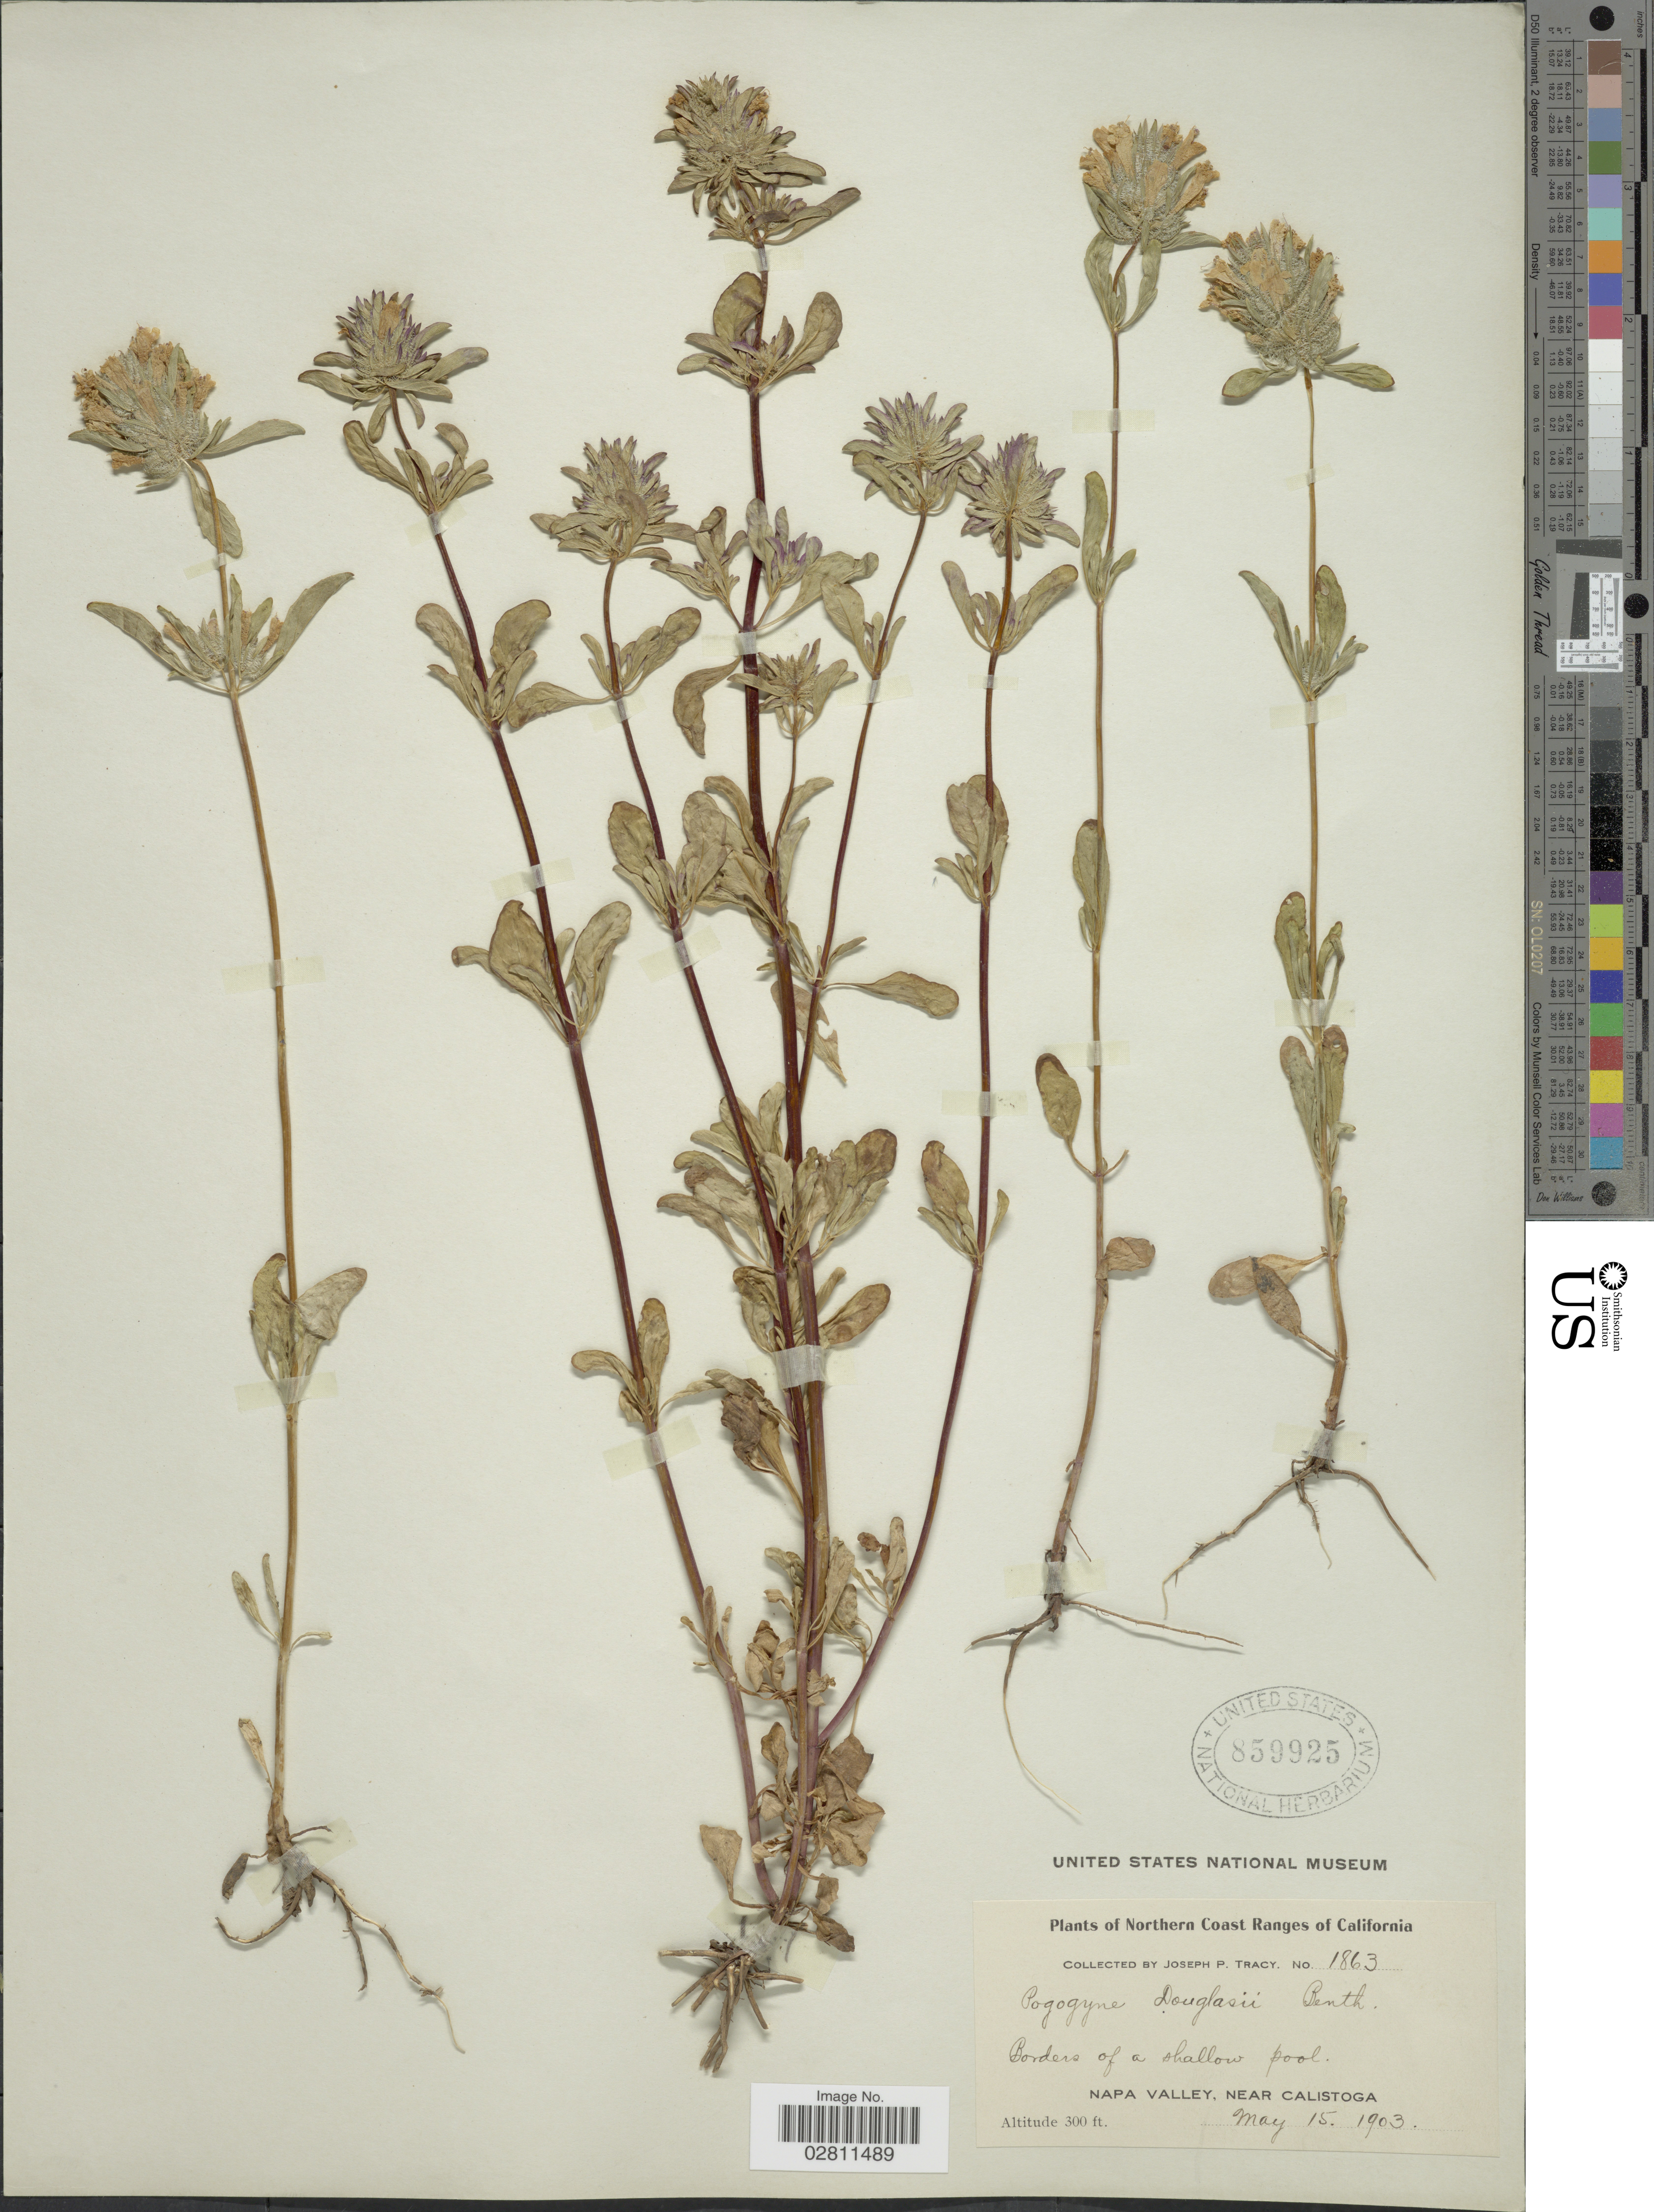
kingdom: Plantae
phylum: Tracheophyta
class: Magnoliopsida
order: Lamiales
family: Lamiaceae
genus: Pogogyne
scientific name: Pogogyne douglasii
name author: Benth.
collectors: J. Tracy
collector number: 1863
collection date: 1903-05-15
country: United States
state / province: California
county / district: Napa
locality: Northern Coast Ranges of California. Borders of a shallow pool. Napa Valley, near Calistoga.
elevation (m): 91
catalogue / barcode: US 859925